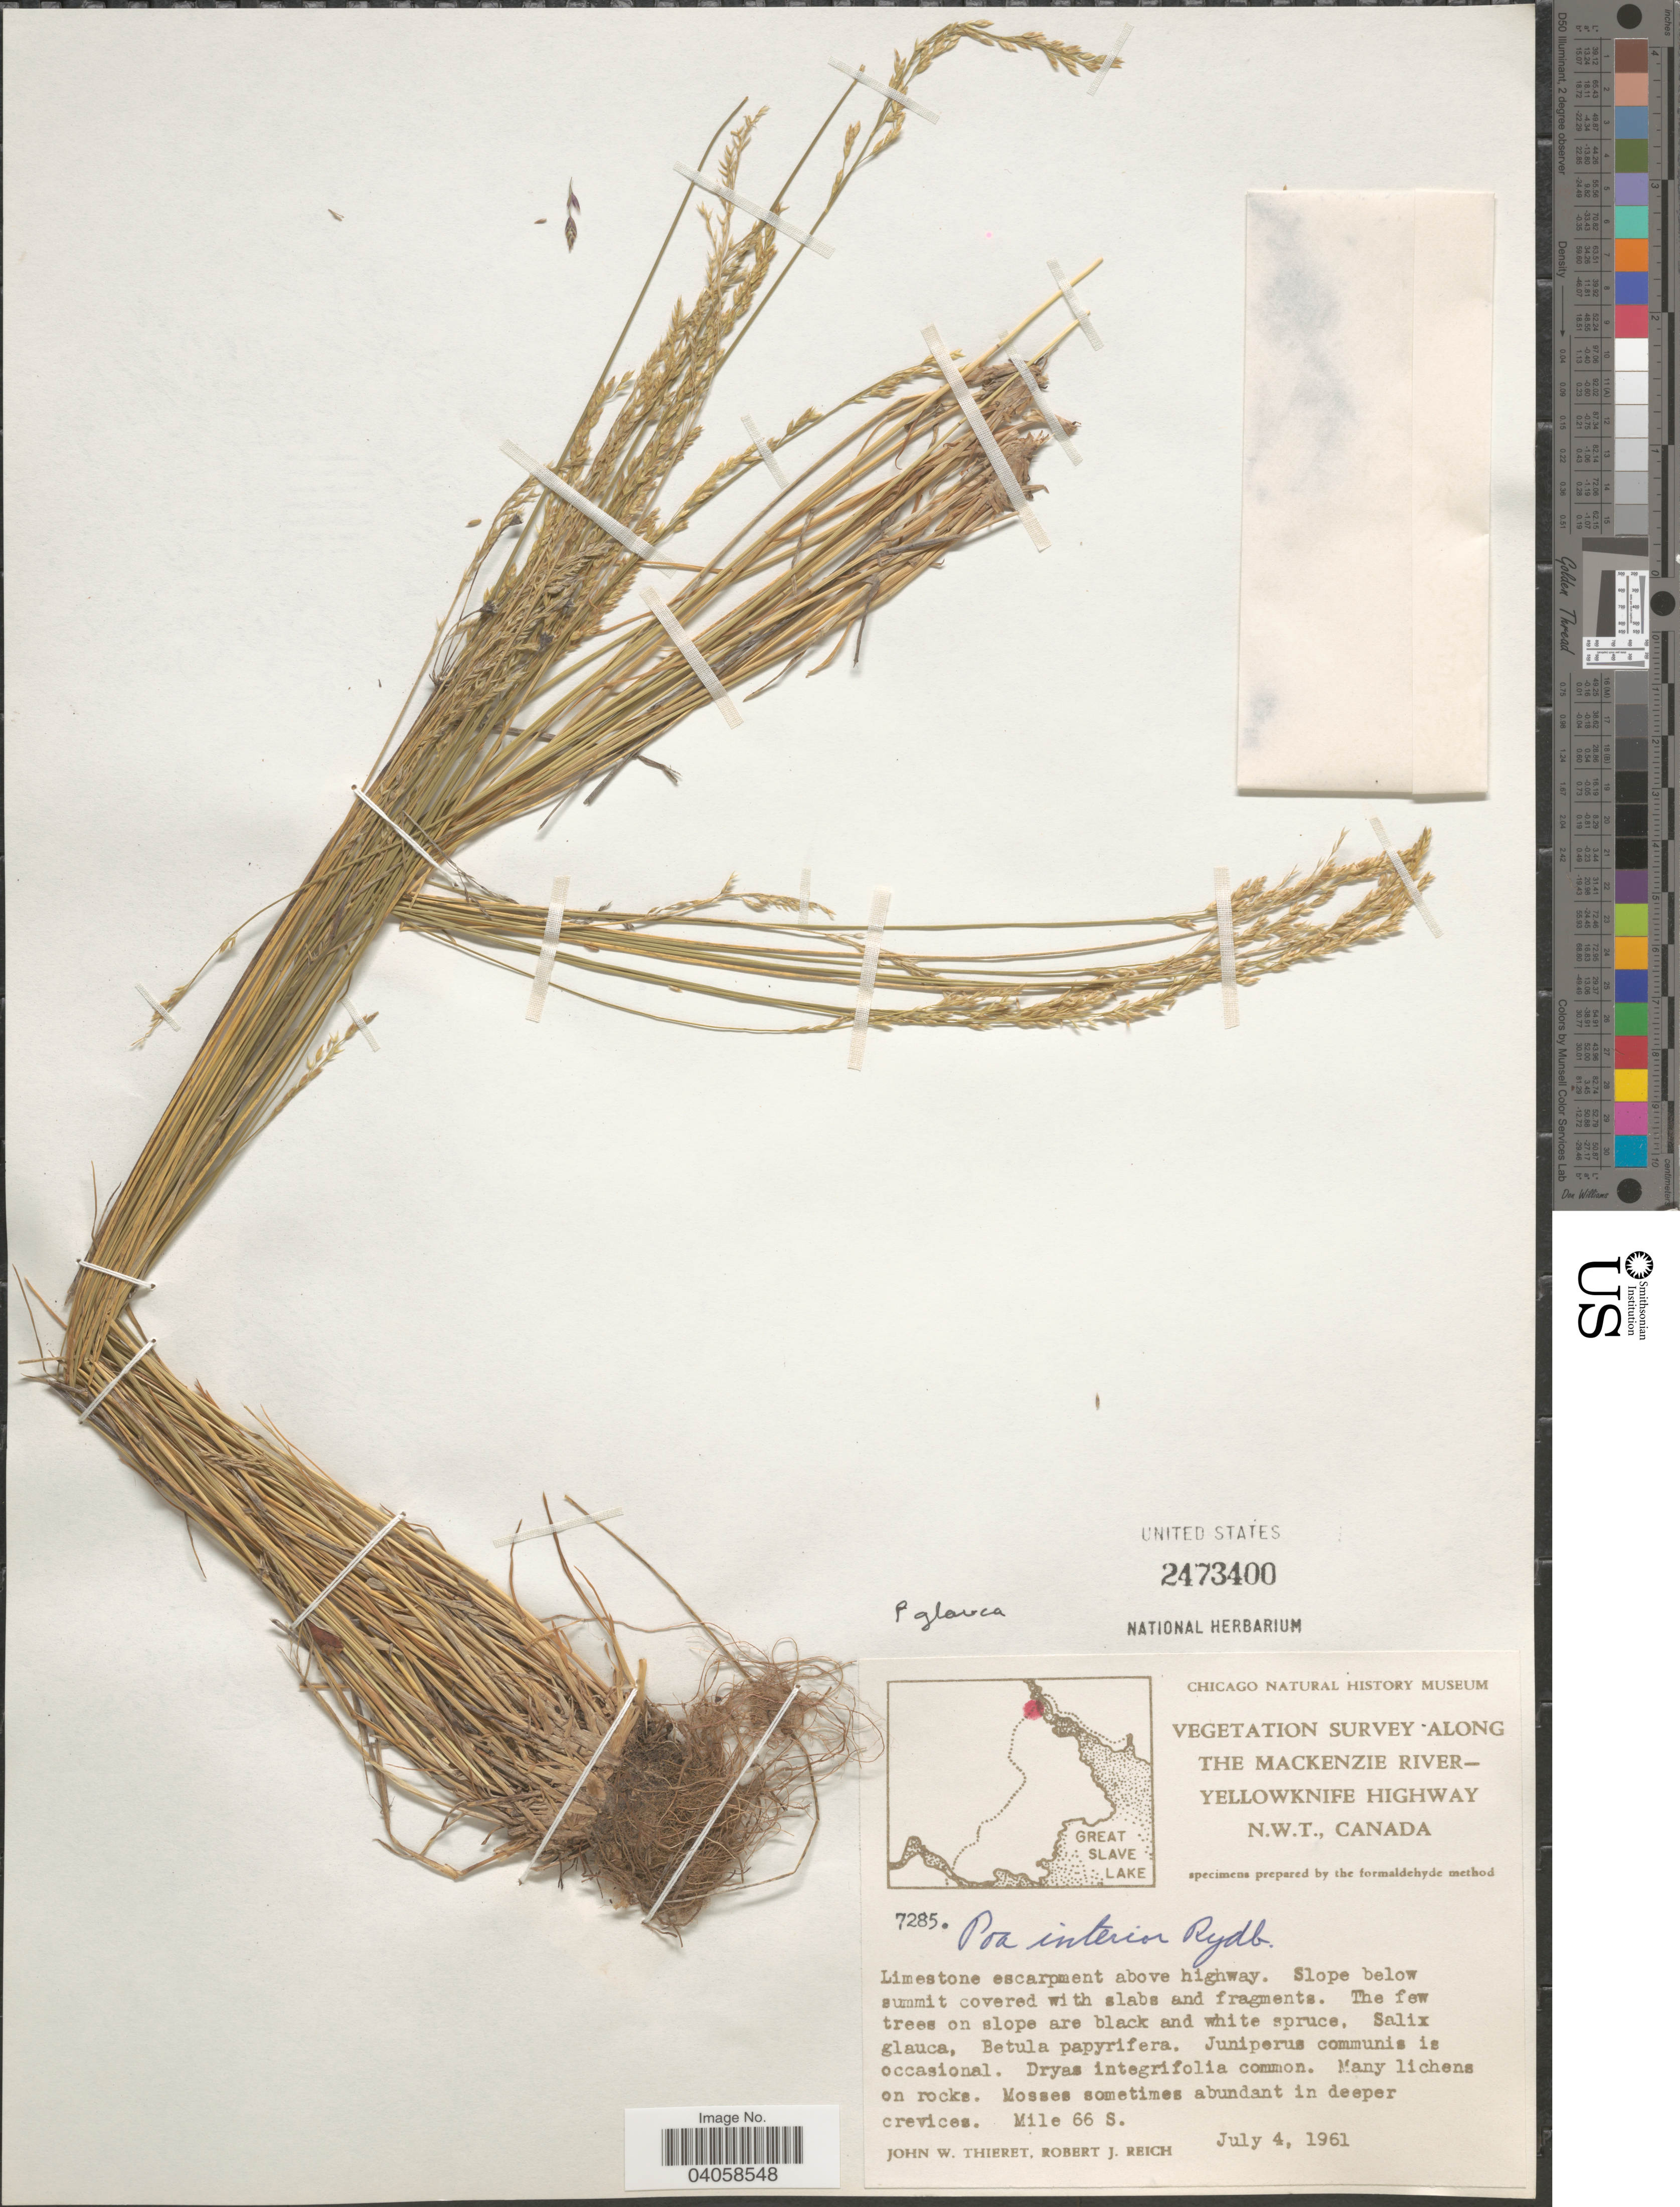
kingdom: Plantae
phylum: Tracheophyta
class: Liliopsida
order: Poales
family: Poaceae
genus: Poa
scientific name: Poa glauca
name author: Vahl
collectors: J. W. Thieret & R. Reich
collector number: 7285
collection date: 1961-07-04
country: Canada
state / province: Northwest Territories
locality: Along the Mackenzie River-Yellowknife Highway. Limestone escarpment above highway. Slope below summit covered with slabs and fragments. Mile 66 S.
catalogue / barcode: US 2473400